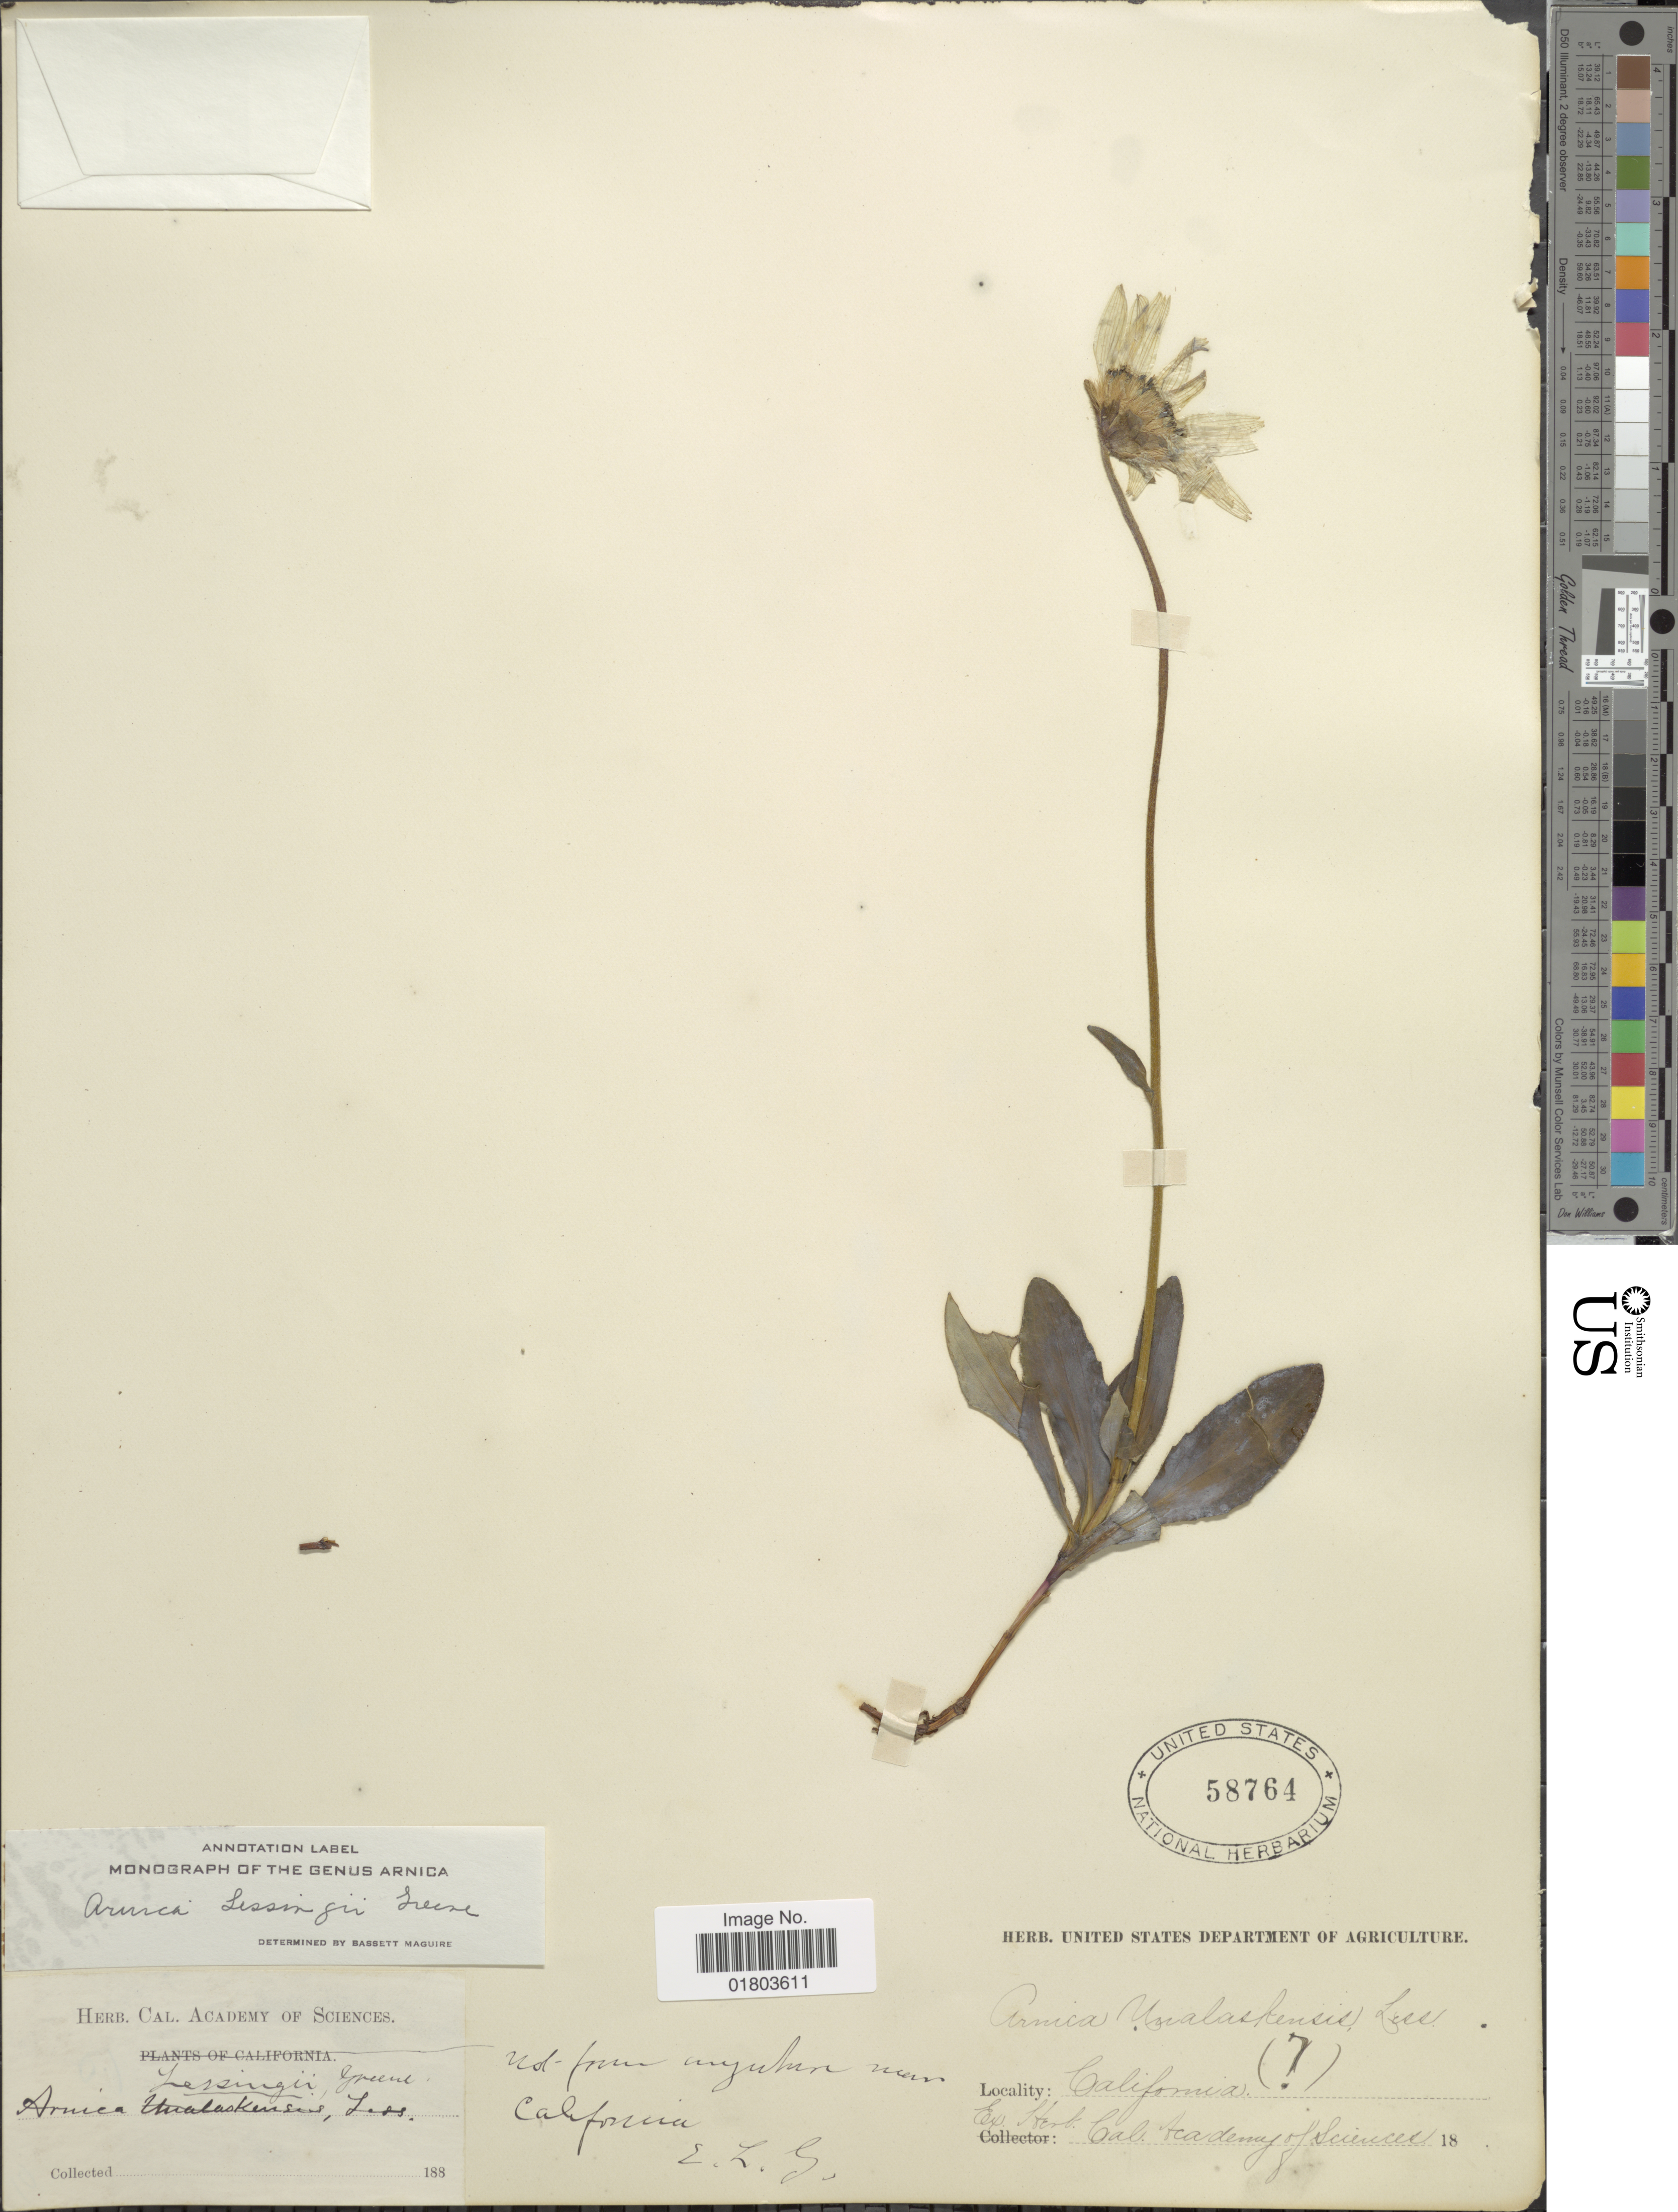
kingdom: Plantae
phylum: Tracheophyta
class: Magnoliopsida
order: Asterales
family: Asteraceae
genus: Arnica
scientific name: Arnica lessingii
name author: (Torr. & A. Gray) Greene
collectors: ex herb. Cal. Academy of Sciences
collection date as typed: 188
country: United States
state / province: California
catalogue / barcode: US 58764